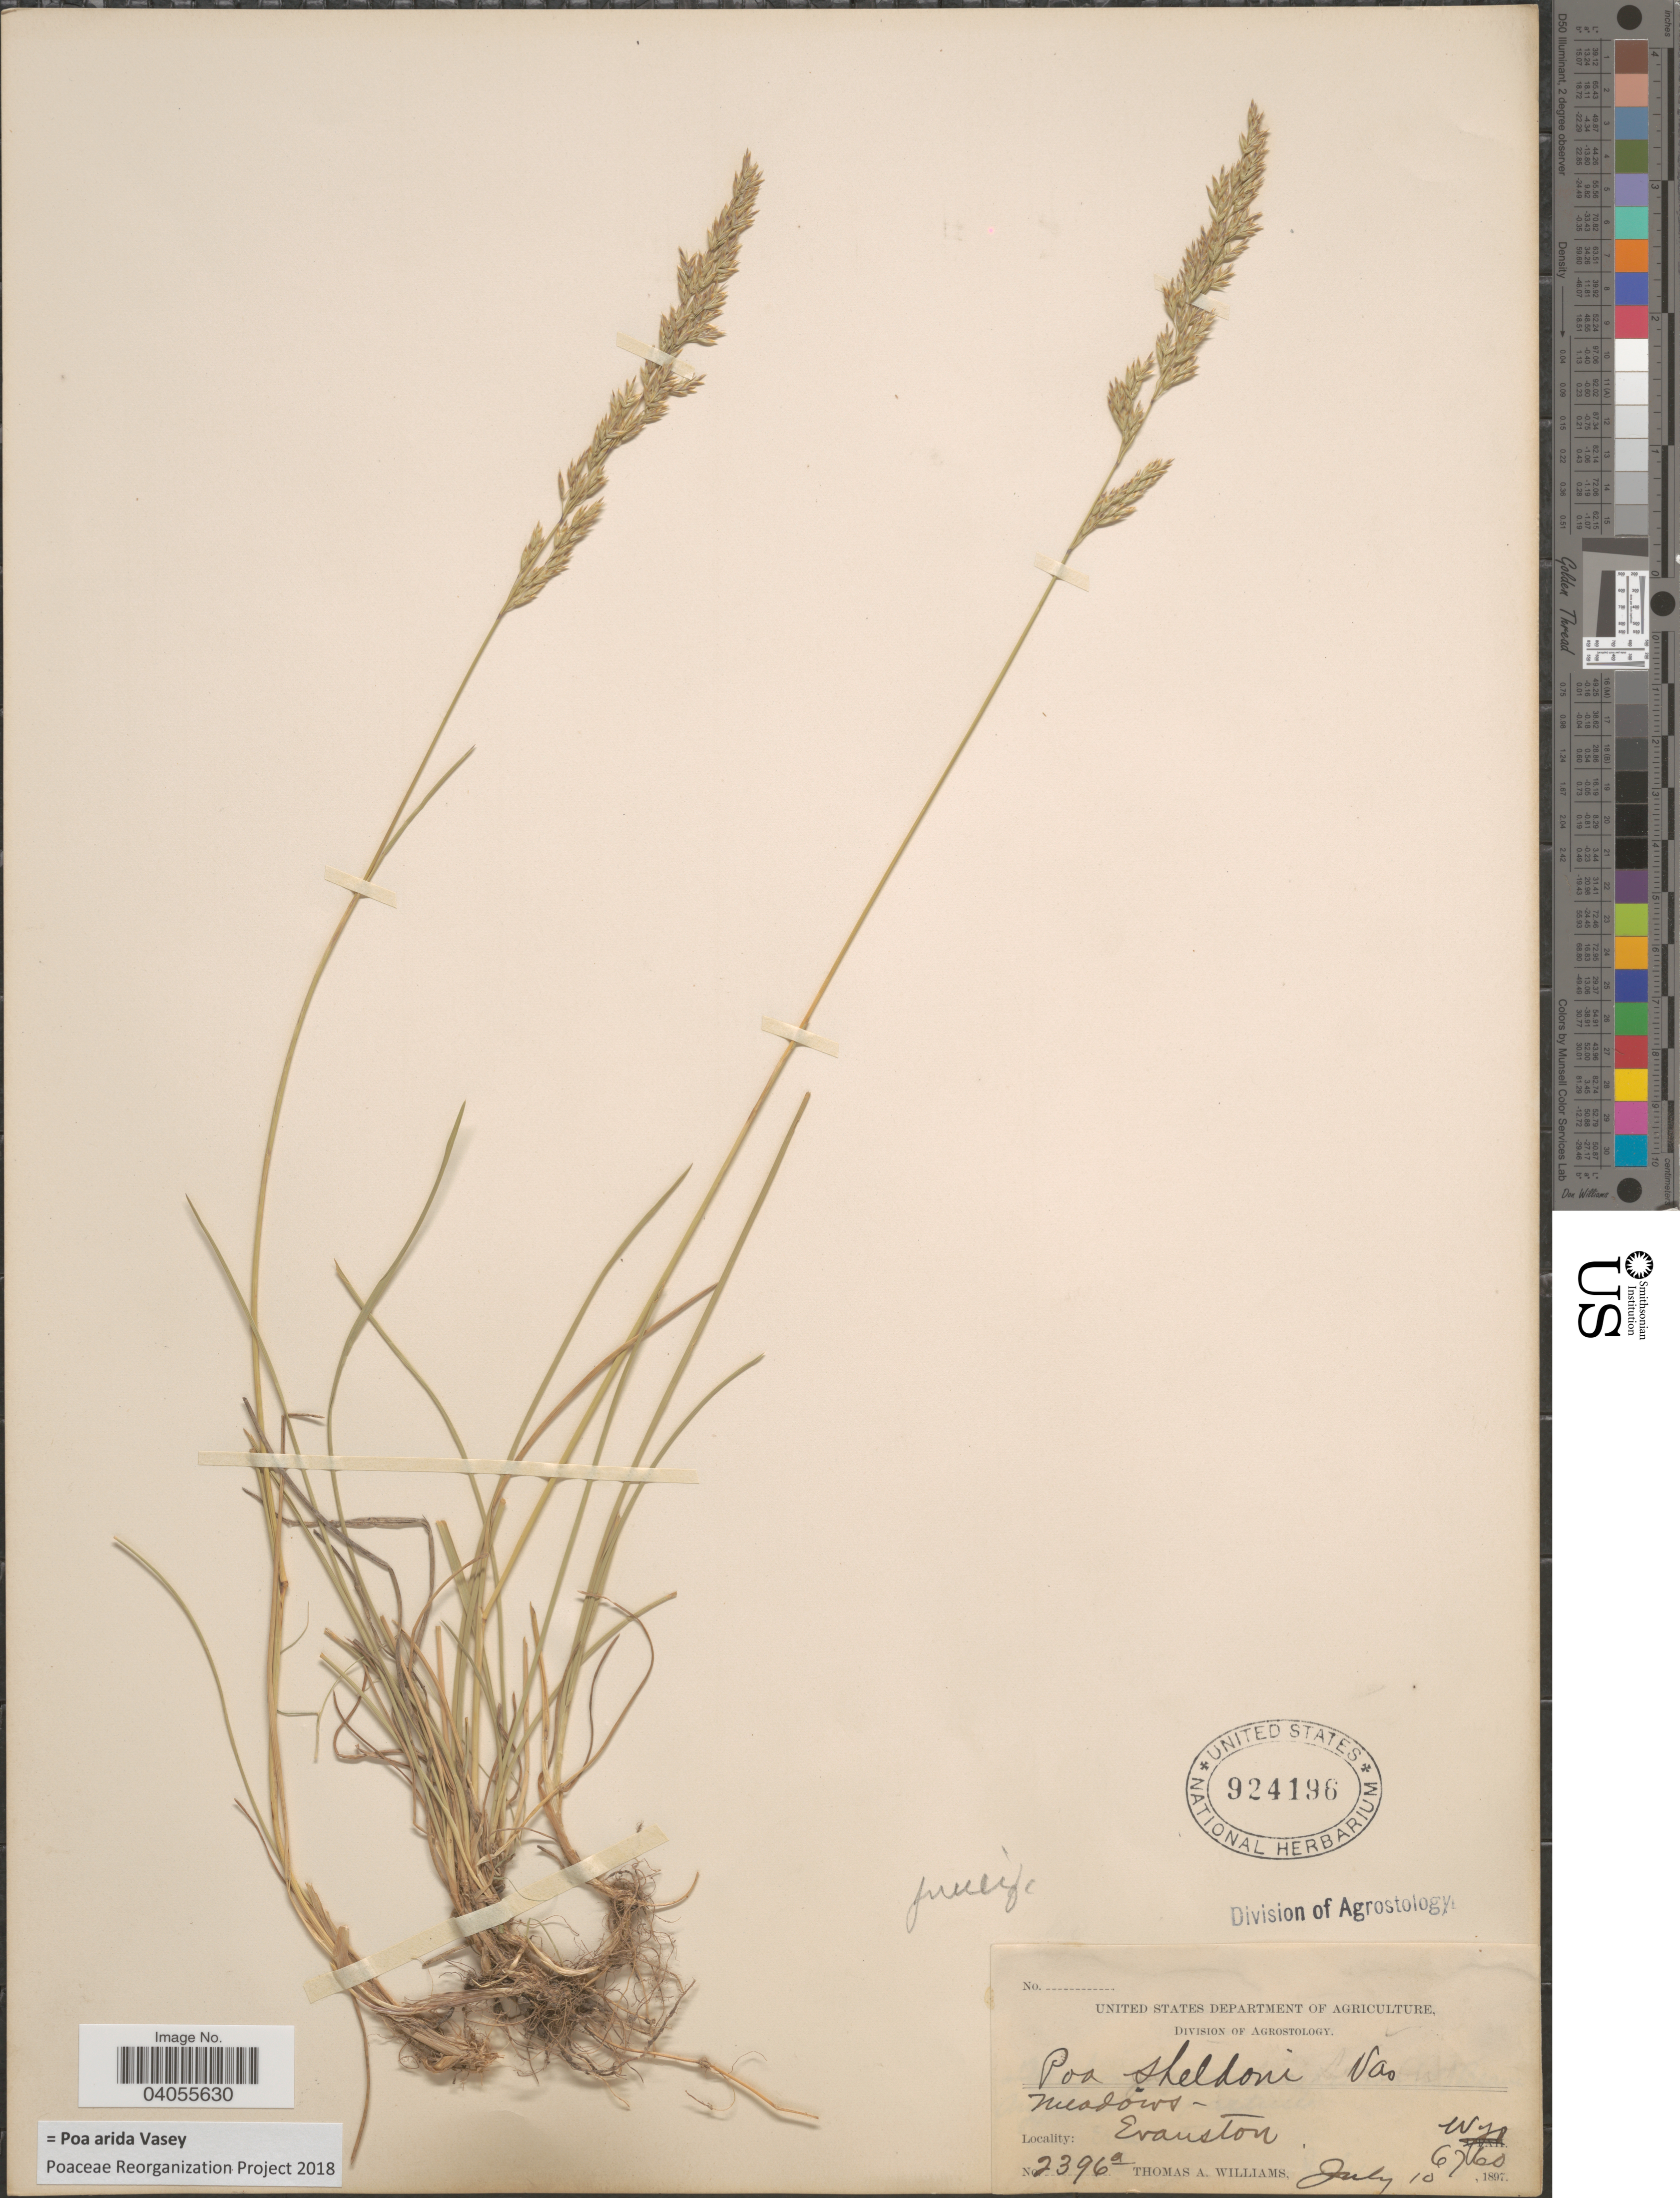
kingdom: Plantae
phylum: Tracheophyta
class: Liliopsida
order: Poales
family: Poaceae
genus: Poa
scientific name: Poa arida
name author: Vasey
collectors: T. A. Williams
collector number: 2396a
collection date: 1897-07-10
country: United States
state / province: Wyoming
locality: Evanston.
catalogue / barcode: US 924196